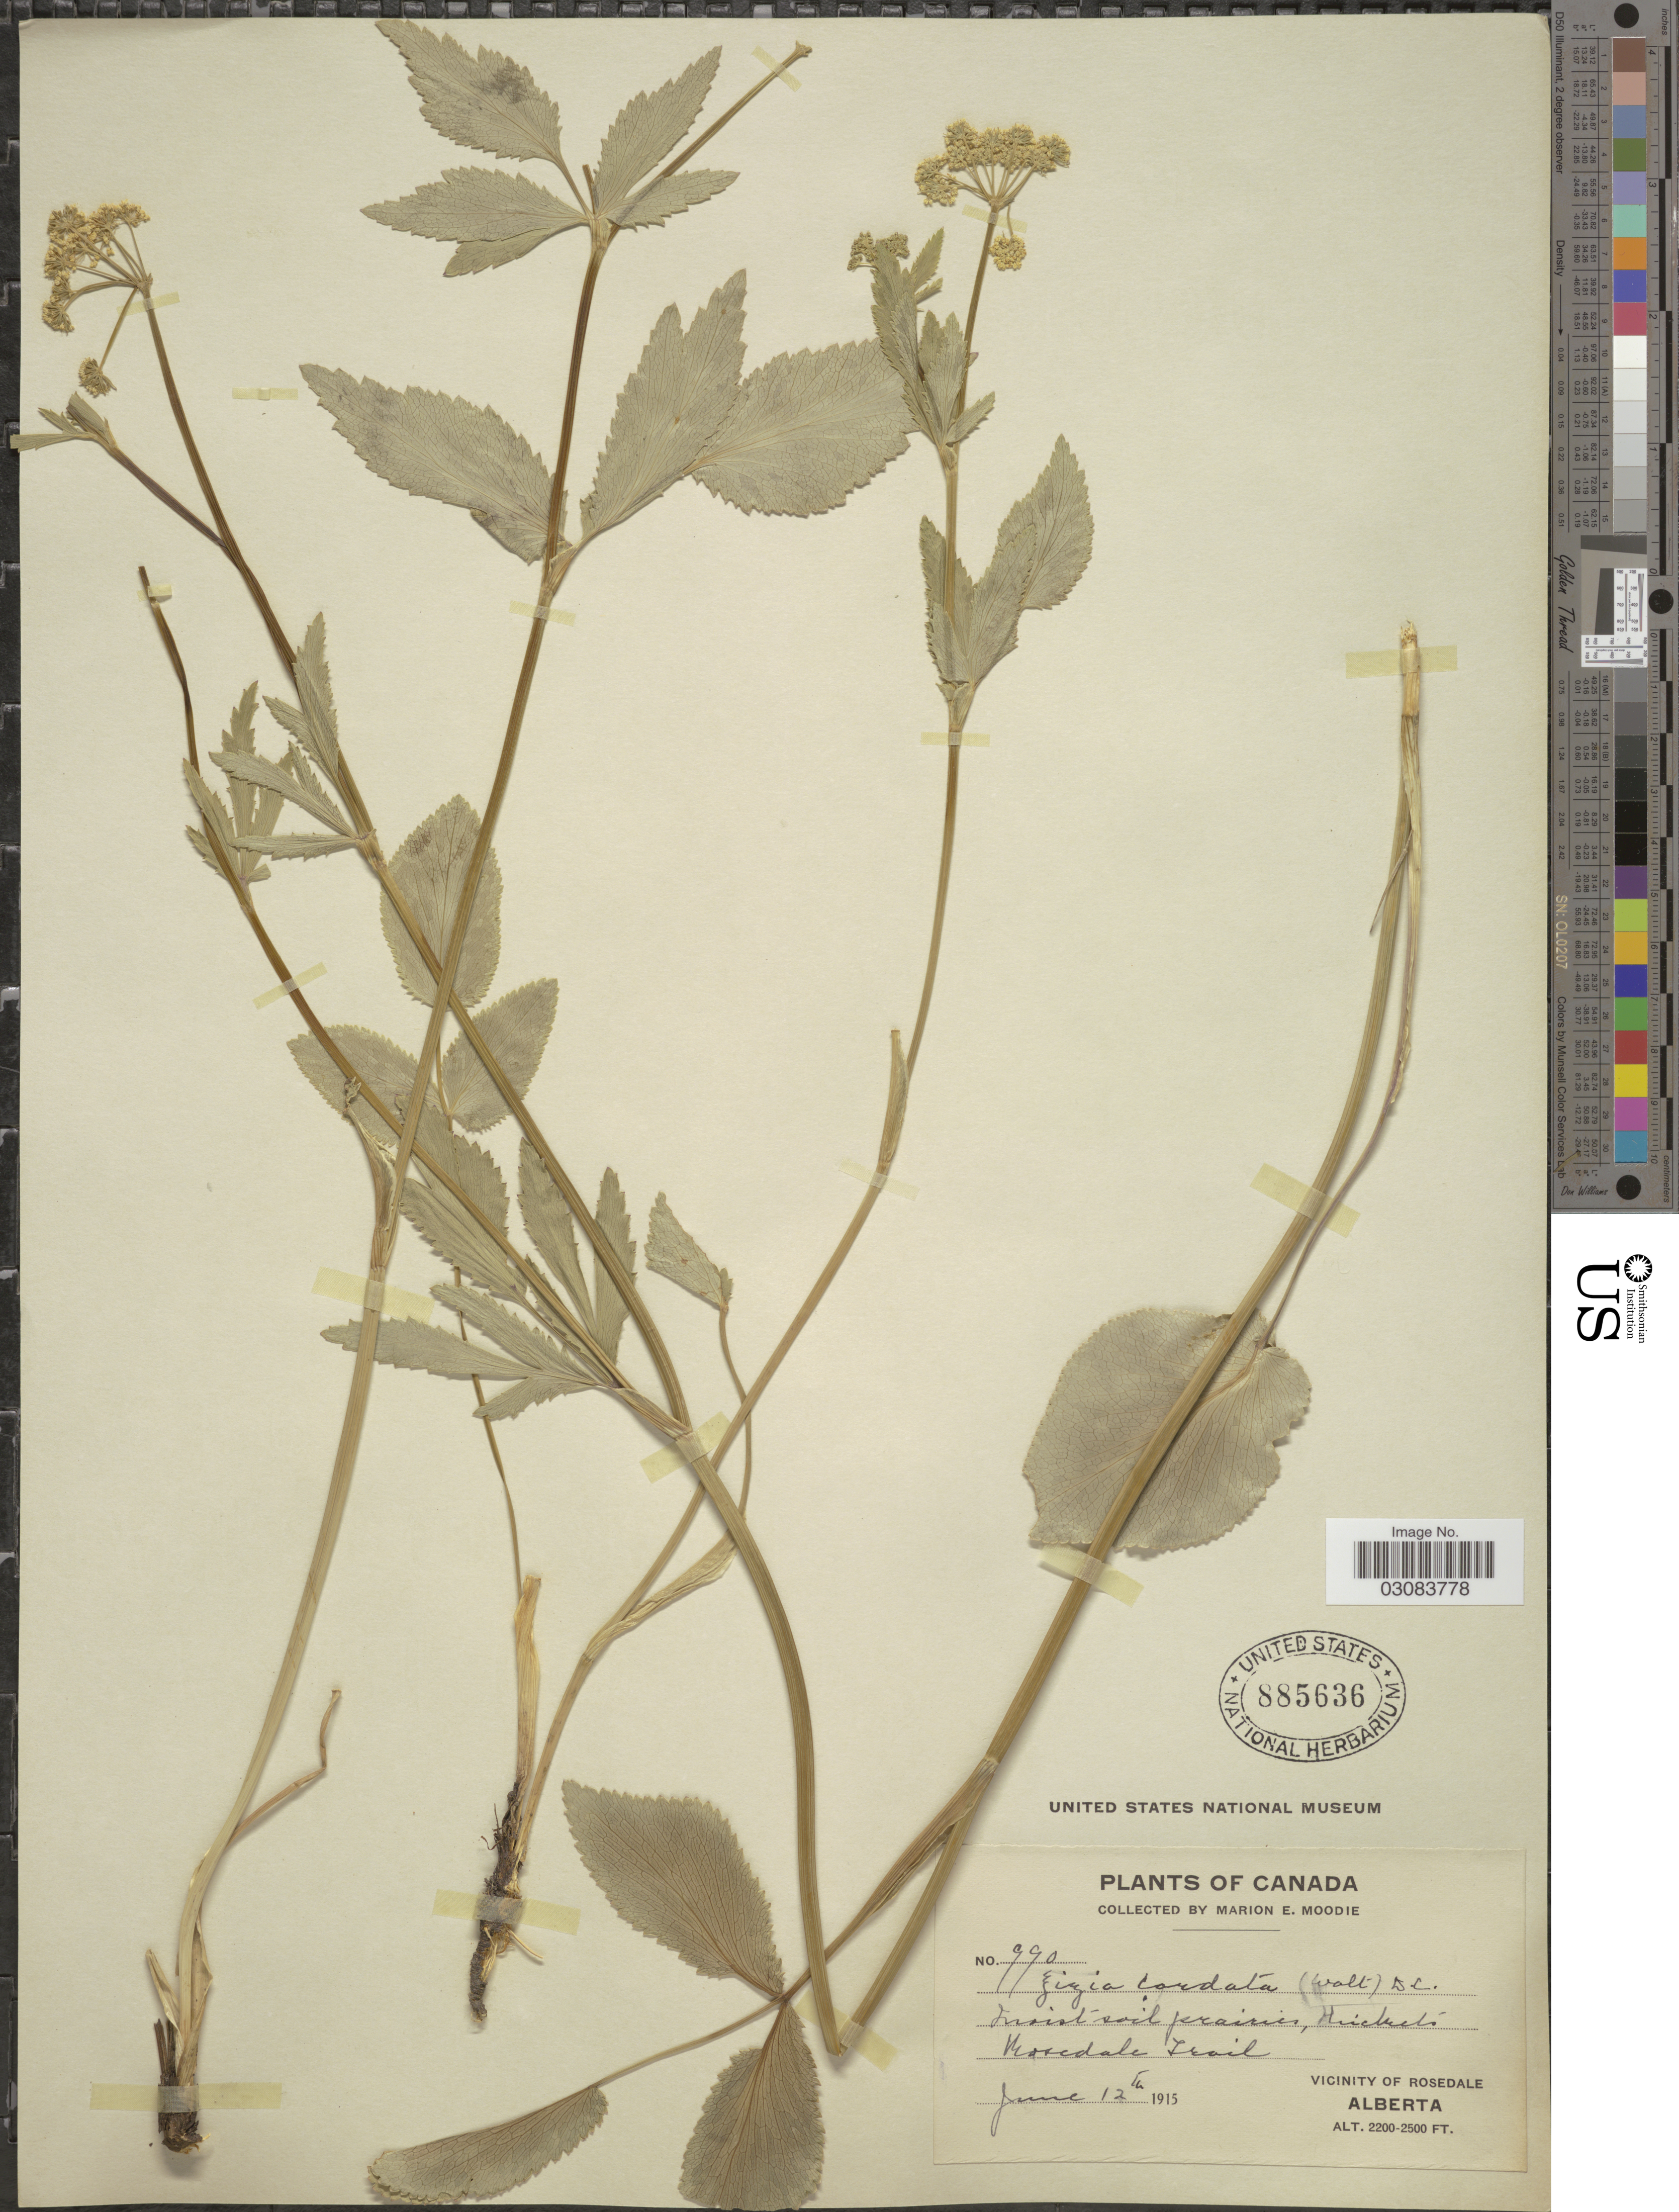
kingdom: Plantae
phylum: Tracheophyta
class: Magnoliopsida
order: Apiales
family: Apiaceae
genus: Zizia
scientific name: Zizia aptera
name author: (A. Gray) Fernald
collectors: M. E. Moodie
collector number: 990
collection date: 1915-06-12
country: Canada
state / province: Alberta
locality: Rosedale Trail, Vicinity of Rosedale.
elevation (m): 671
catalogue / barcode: US 885636